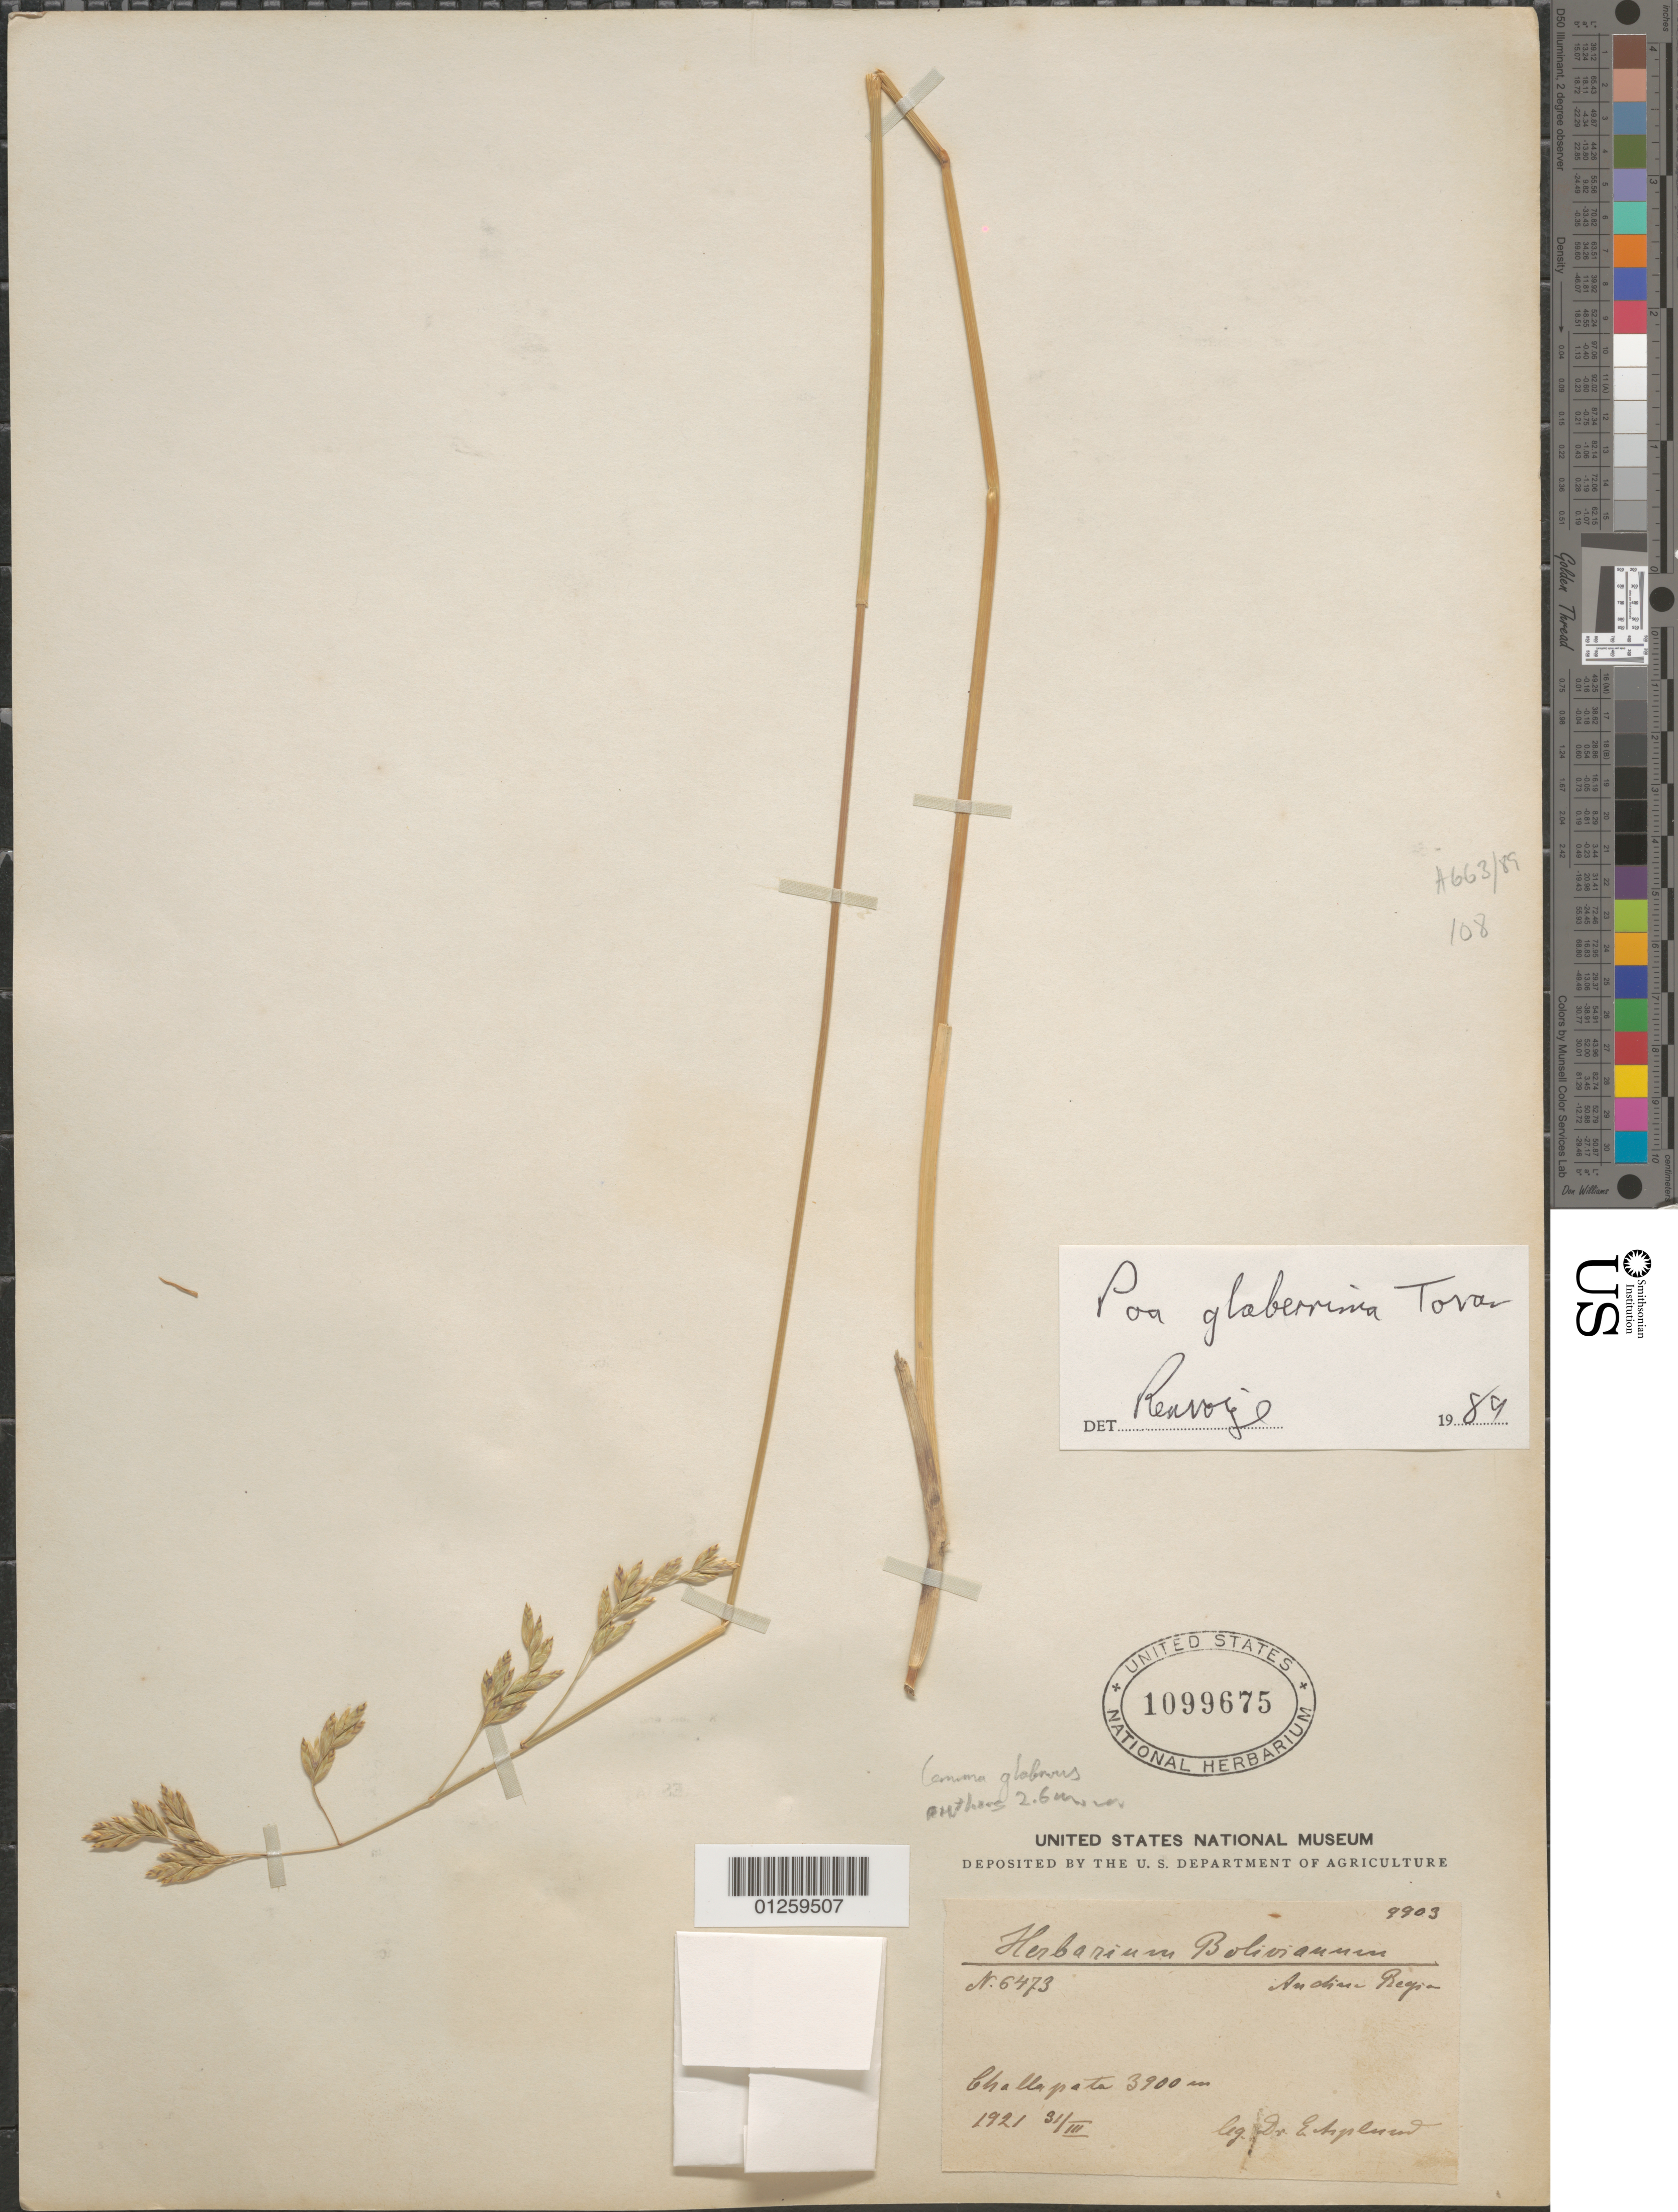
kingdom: Plantae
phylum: Tracheophyta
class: Liliopsida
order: Poales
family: Poaceae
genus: Poa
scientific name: Poa glaberrima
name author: Tovar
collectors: E. Asplund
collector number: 6473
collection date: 1921-03-31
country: Bolivia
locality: Andine Region. Challapata.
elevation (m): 3900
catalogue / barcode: US 1099675